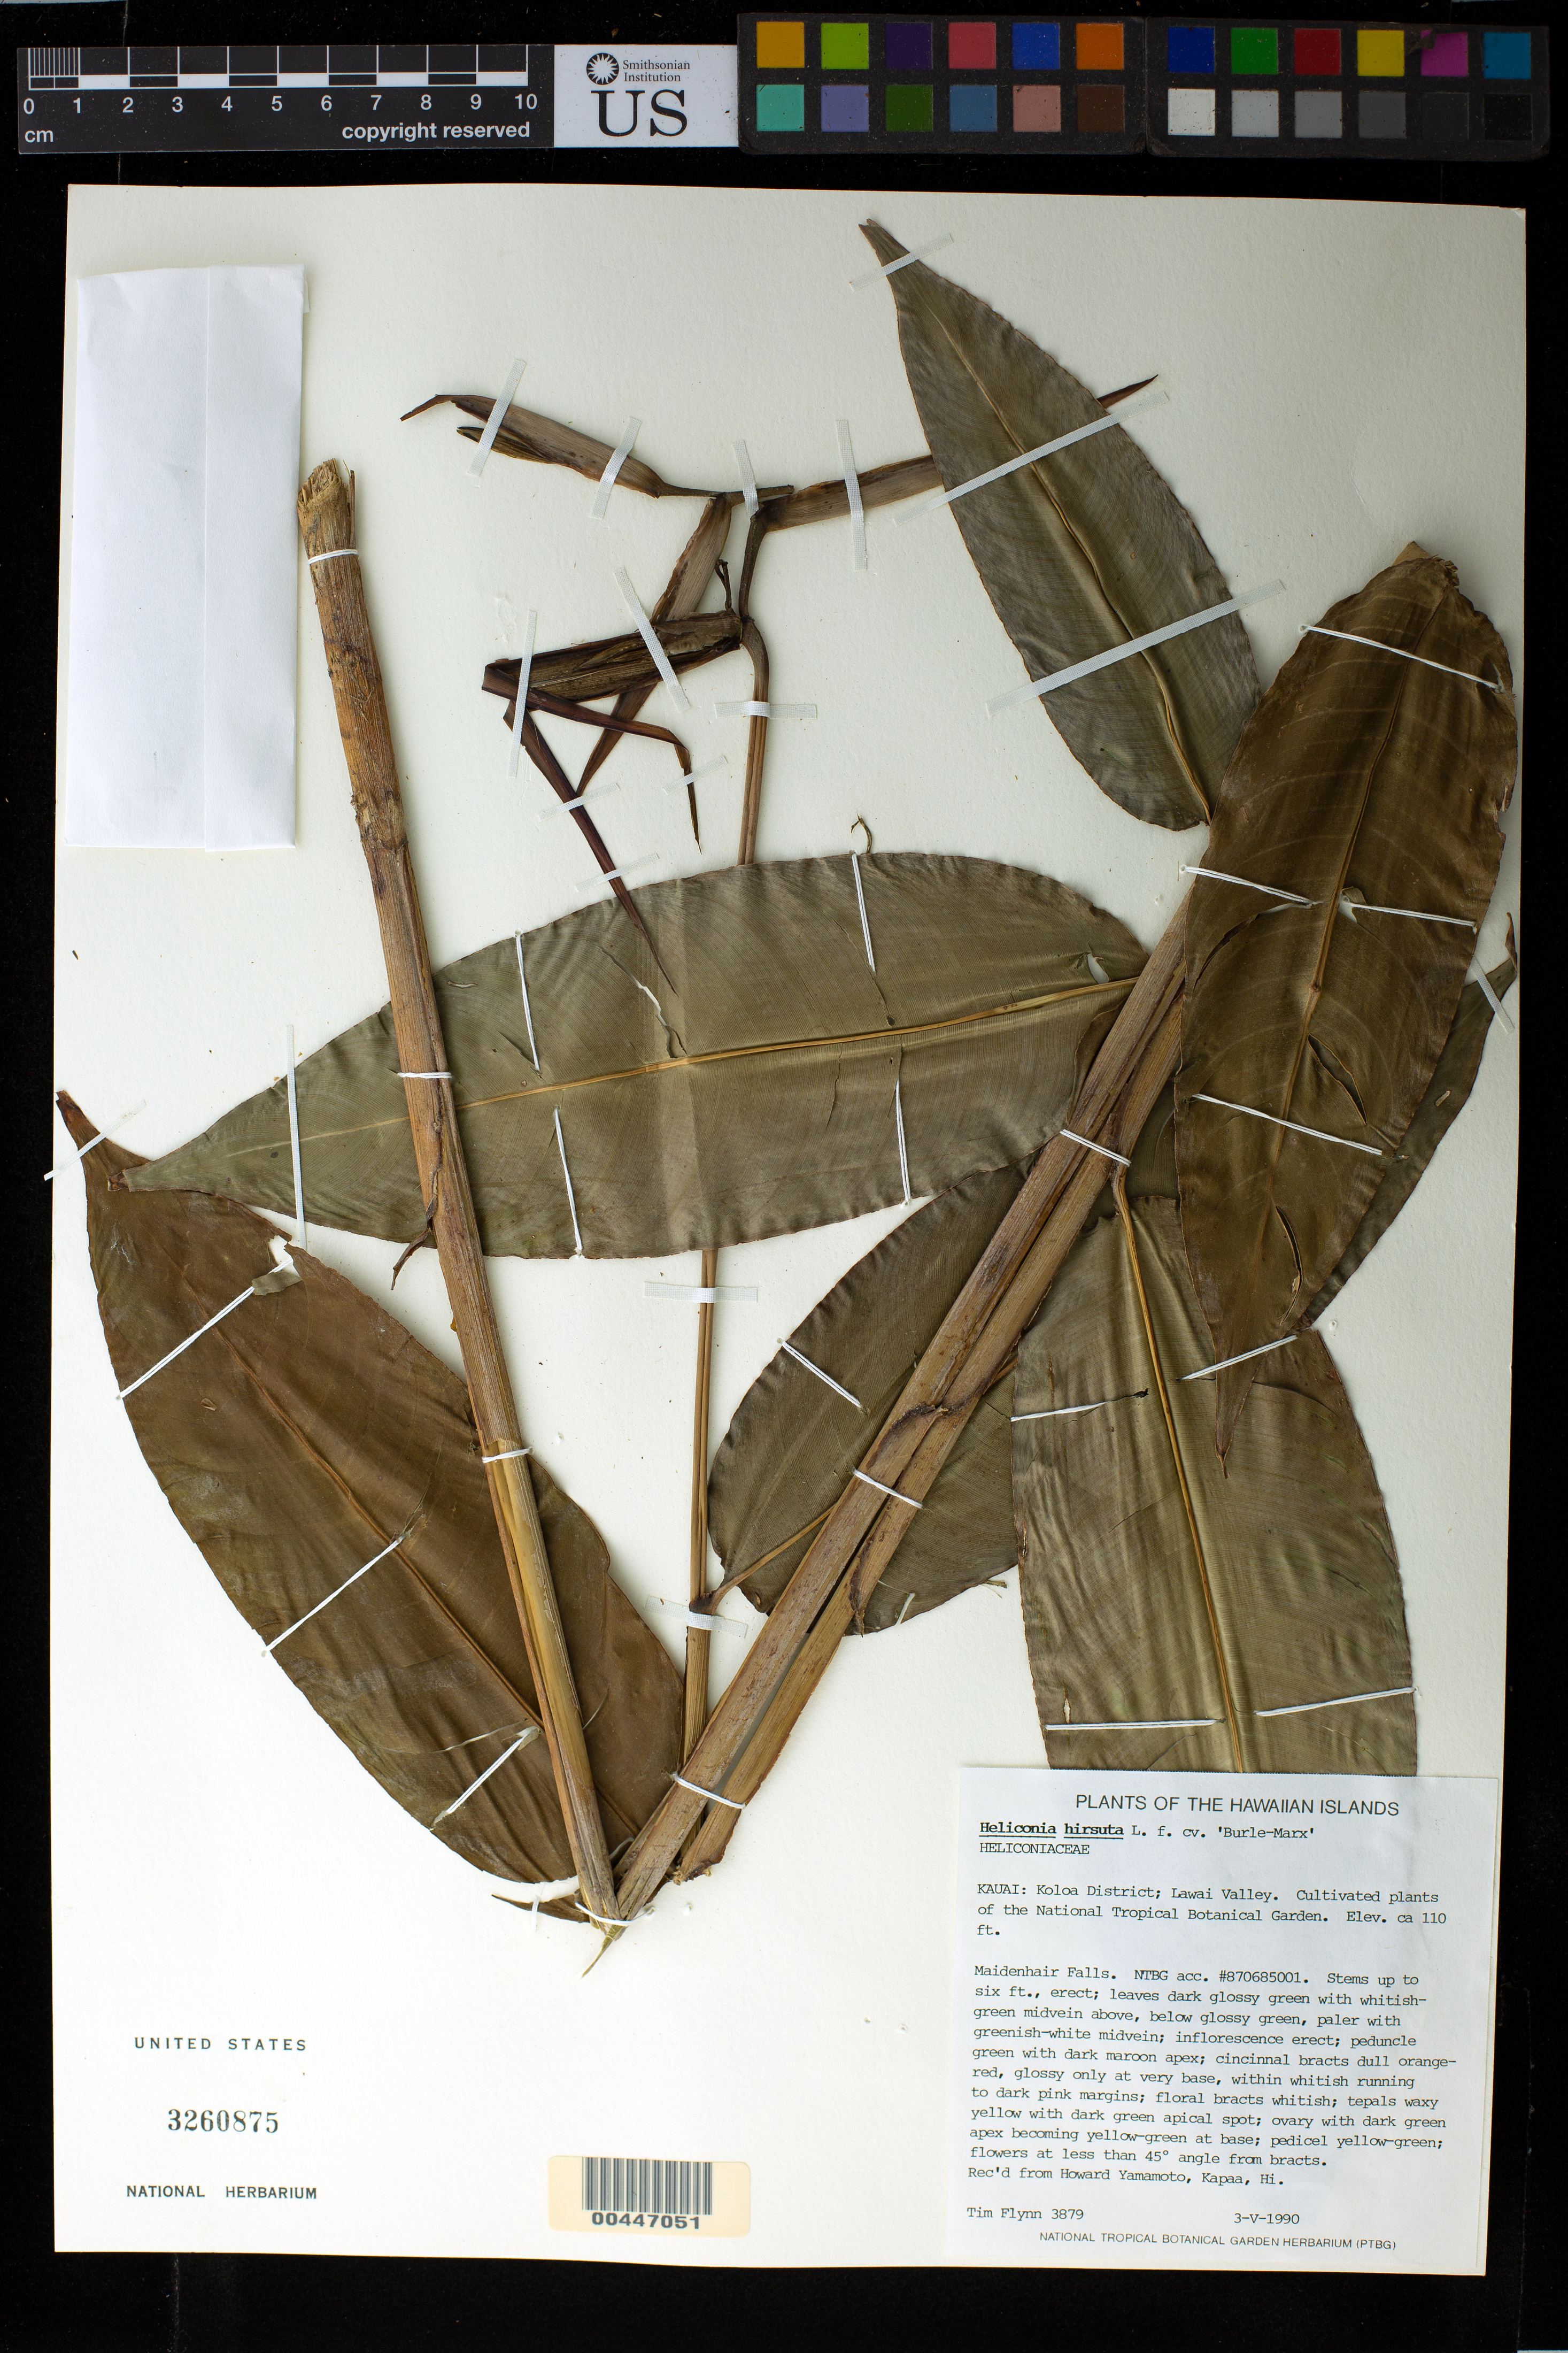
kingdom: Plantae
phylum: Tracheophyta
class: Liliopsida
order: Zingiberales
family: Heliconiaceae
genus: Heliconia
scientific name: Heliconia hirsuta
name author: L. f.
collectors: T. W. Flynn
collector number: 3879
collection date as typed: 03 May 1990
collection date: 1990-05-03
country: United States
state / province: Hawaii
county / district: Kauai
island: Kaua'i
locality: Koloa dist., lawai valley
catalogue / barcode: US 3260875